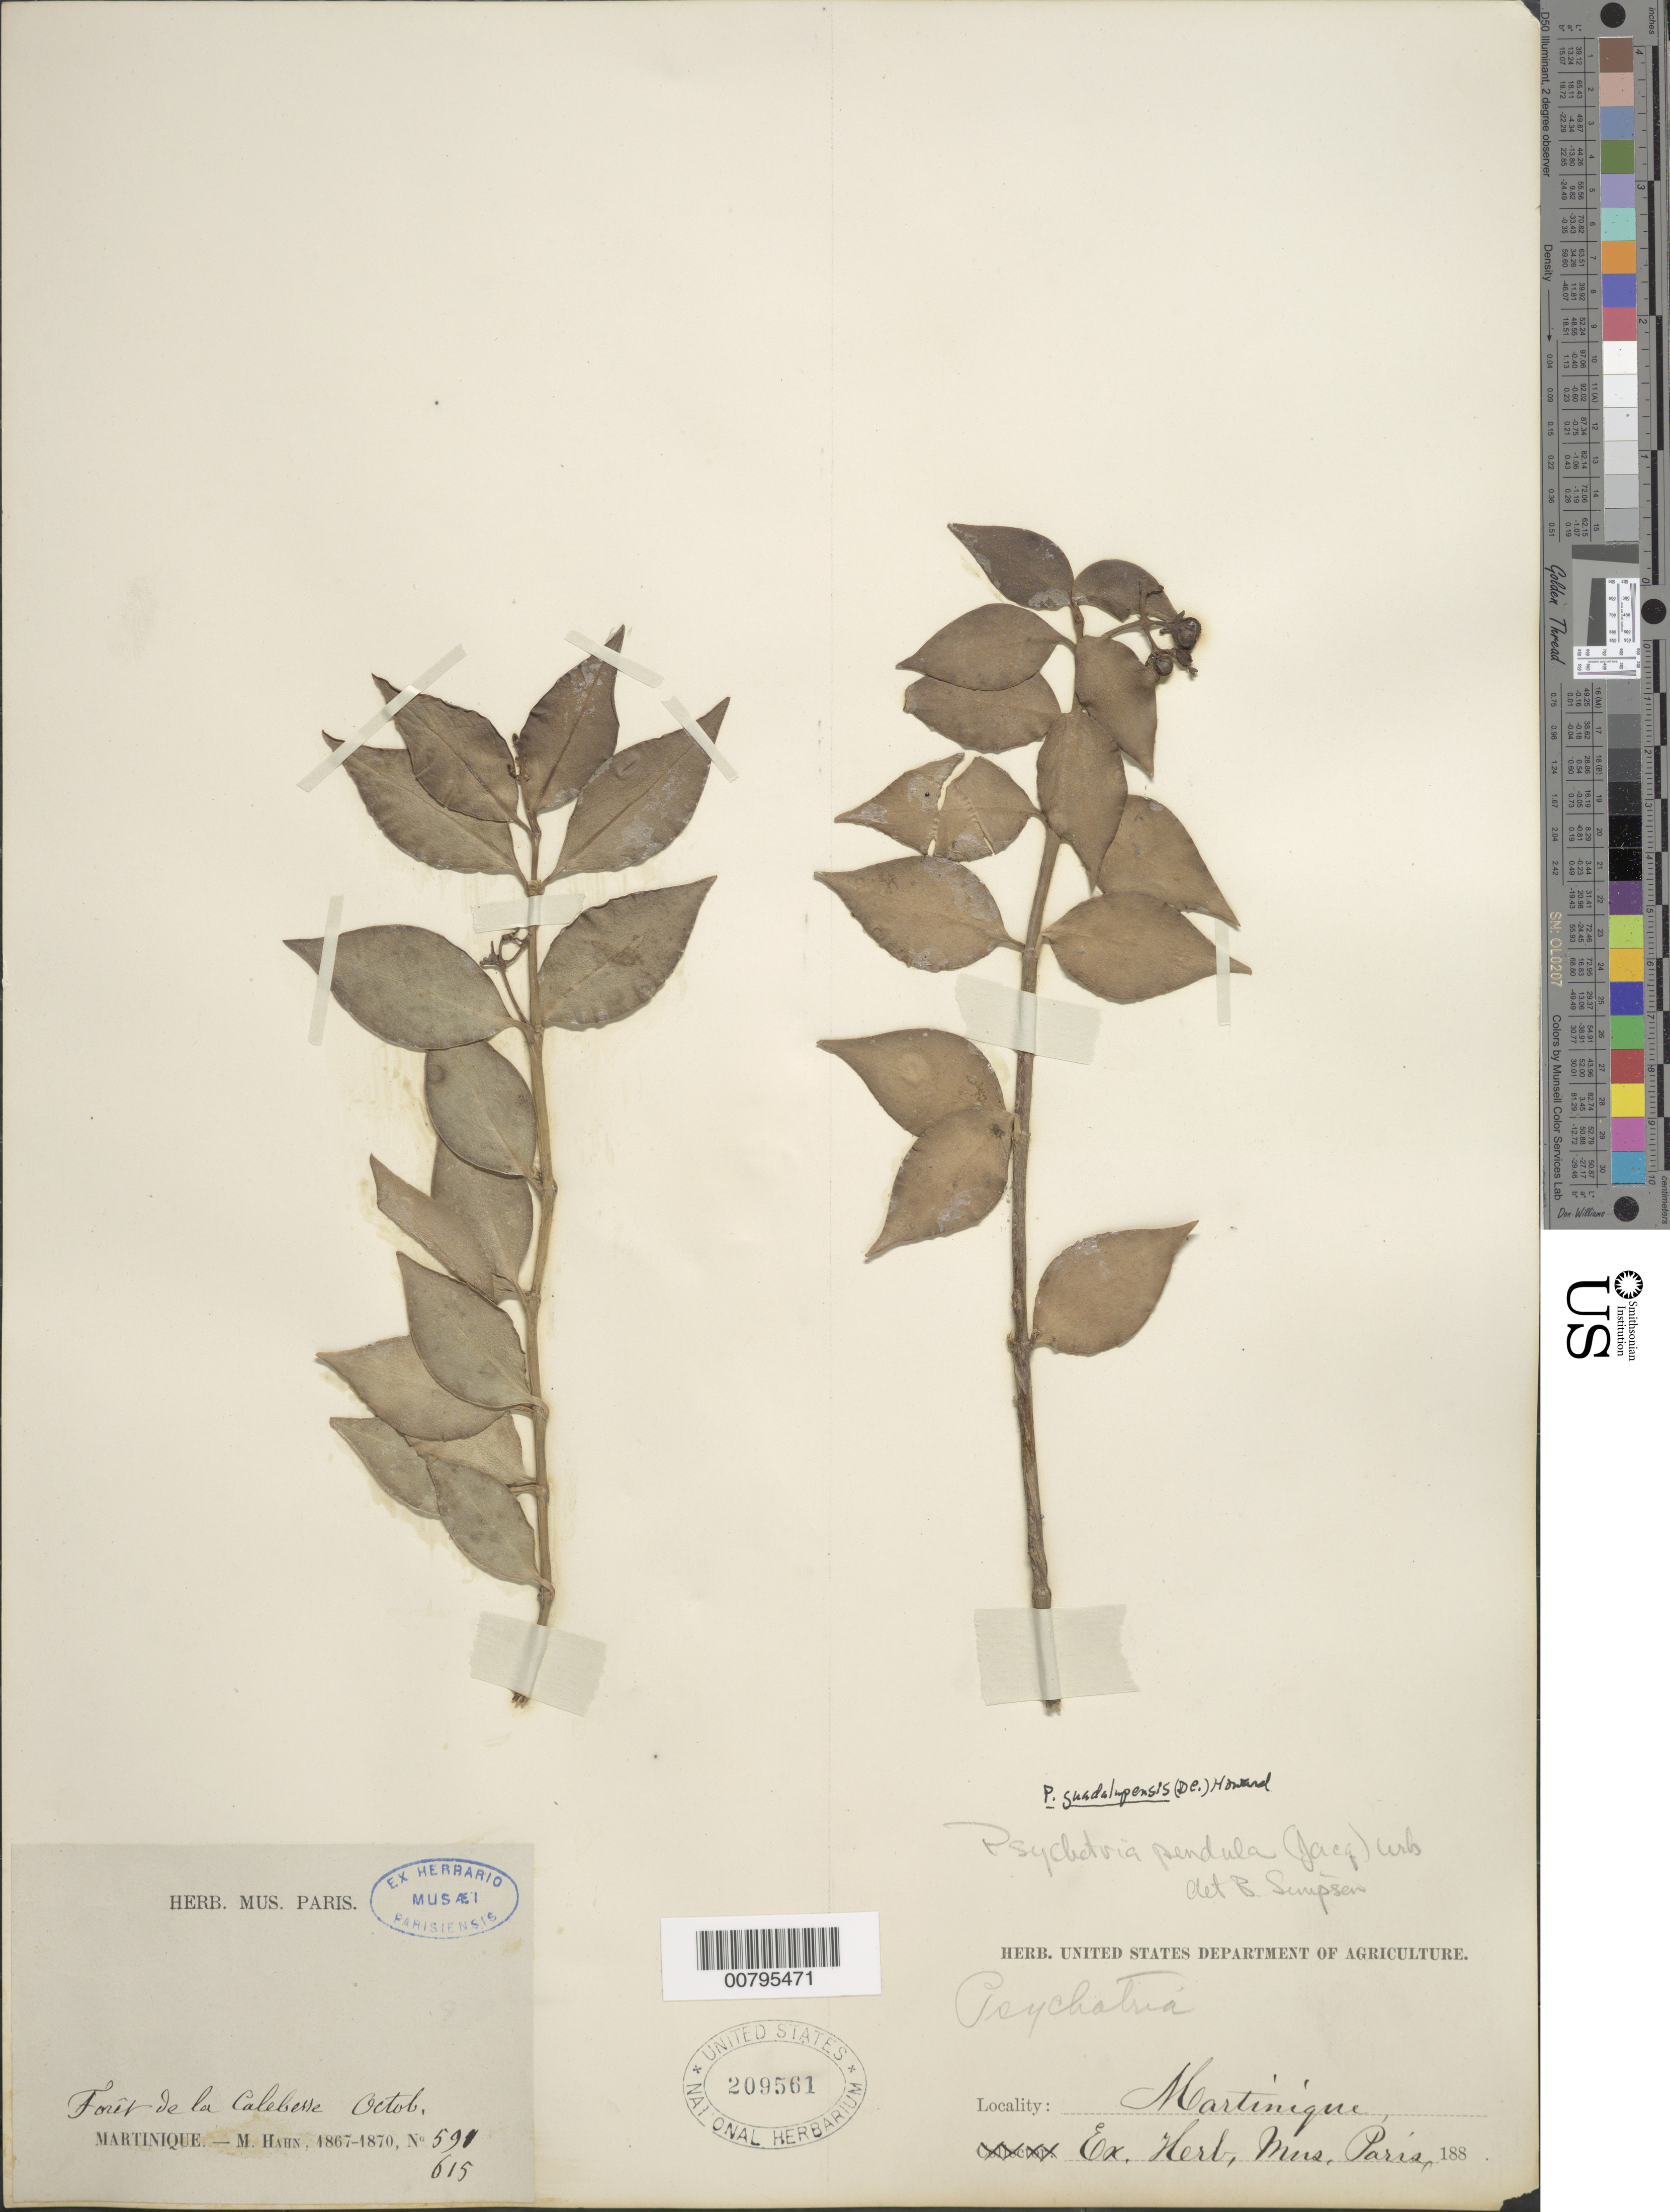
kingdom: Plantae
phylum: Tracheophyta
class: Magnoliopsida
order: Gentianales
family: Rubiaceae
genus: Notopleura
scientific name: Notopleura guadalupensis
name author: (DC.) C.M. Taylor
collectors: M. Hahn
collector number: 591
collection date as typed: Oct 1867 to -- Oct 1870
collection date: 1867-10/1870-10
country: Martinique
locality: Forêt de la Calebesse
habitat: Forest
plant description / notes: *Two specimens on sheet and two Coll. Nos. given- 591 & 615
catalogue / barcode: US 209561